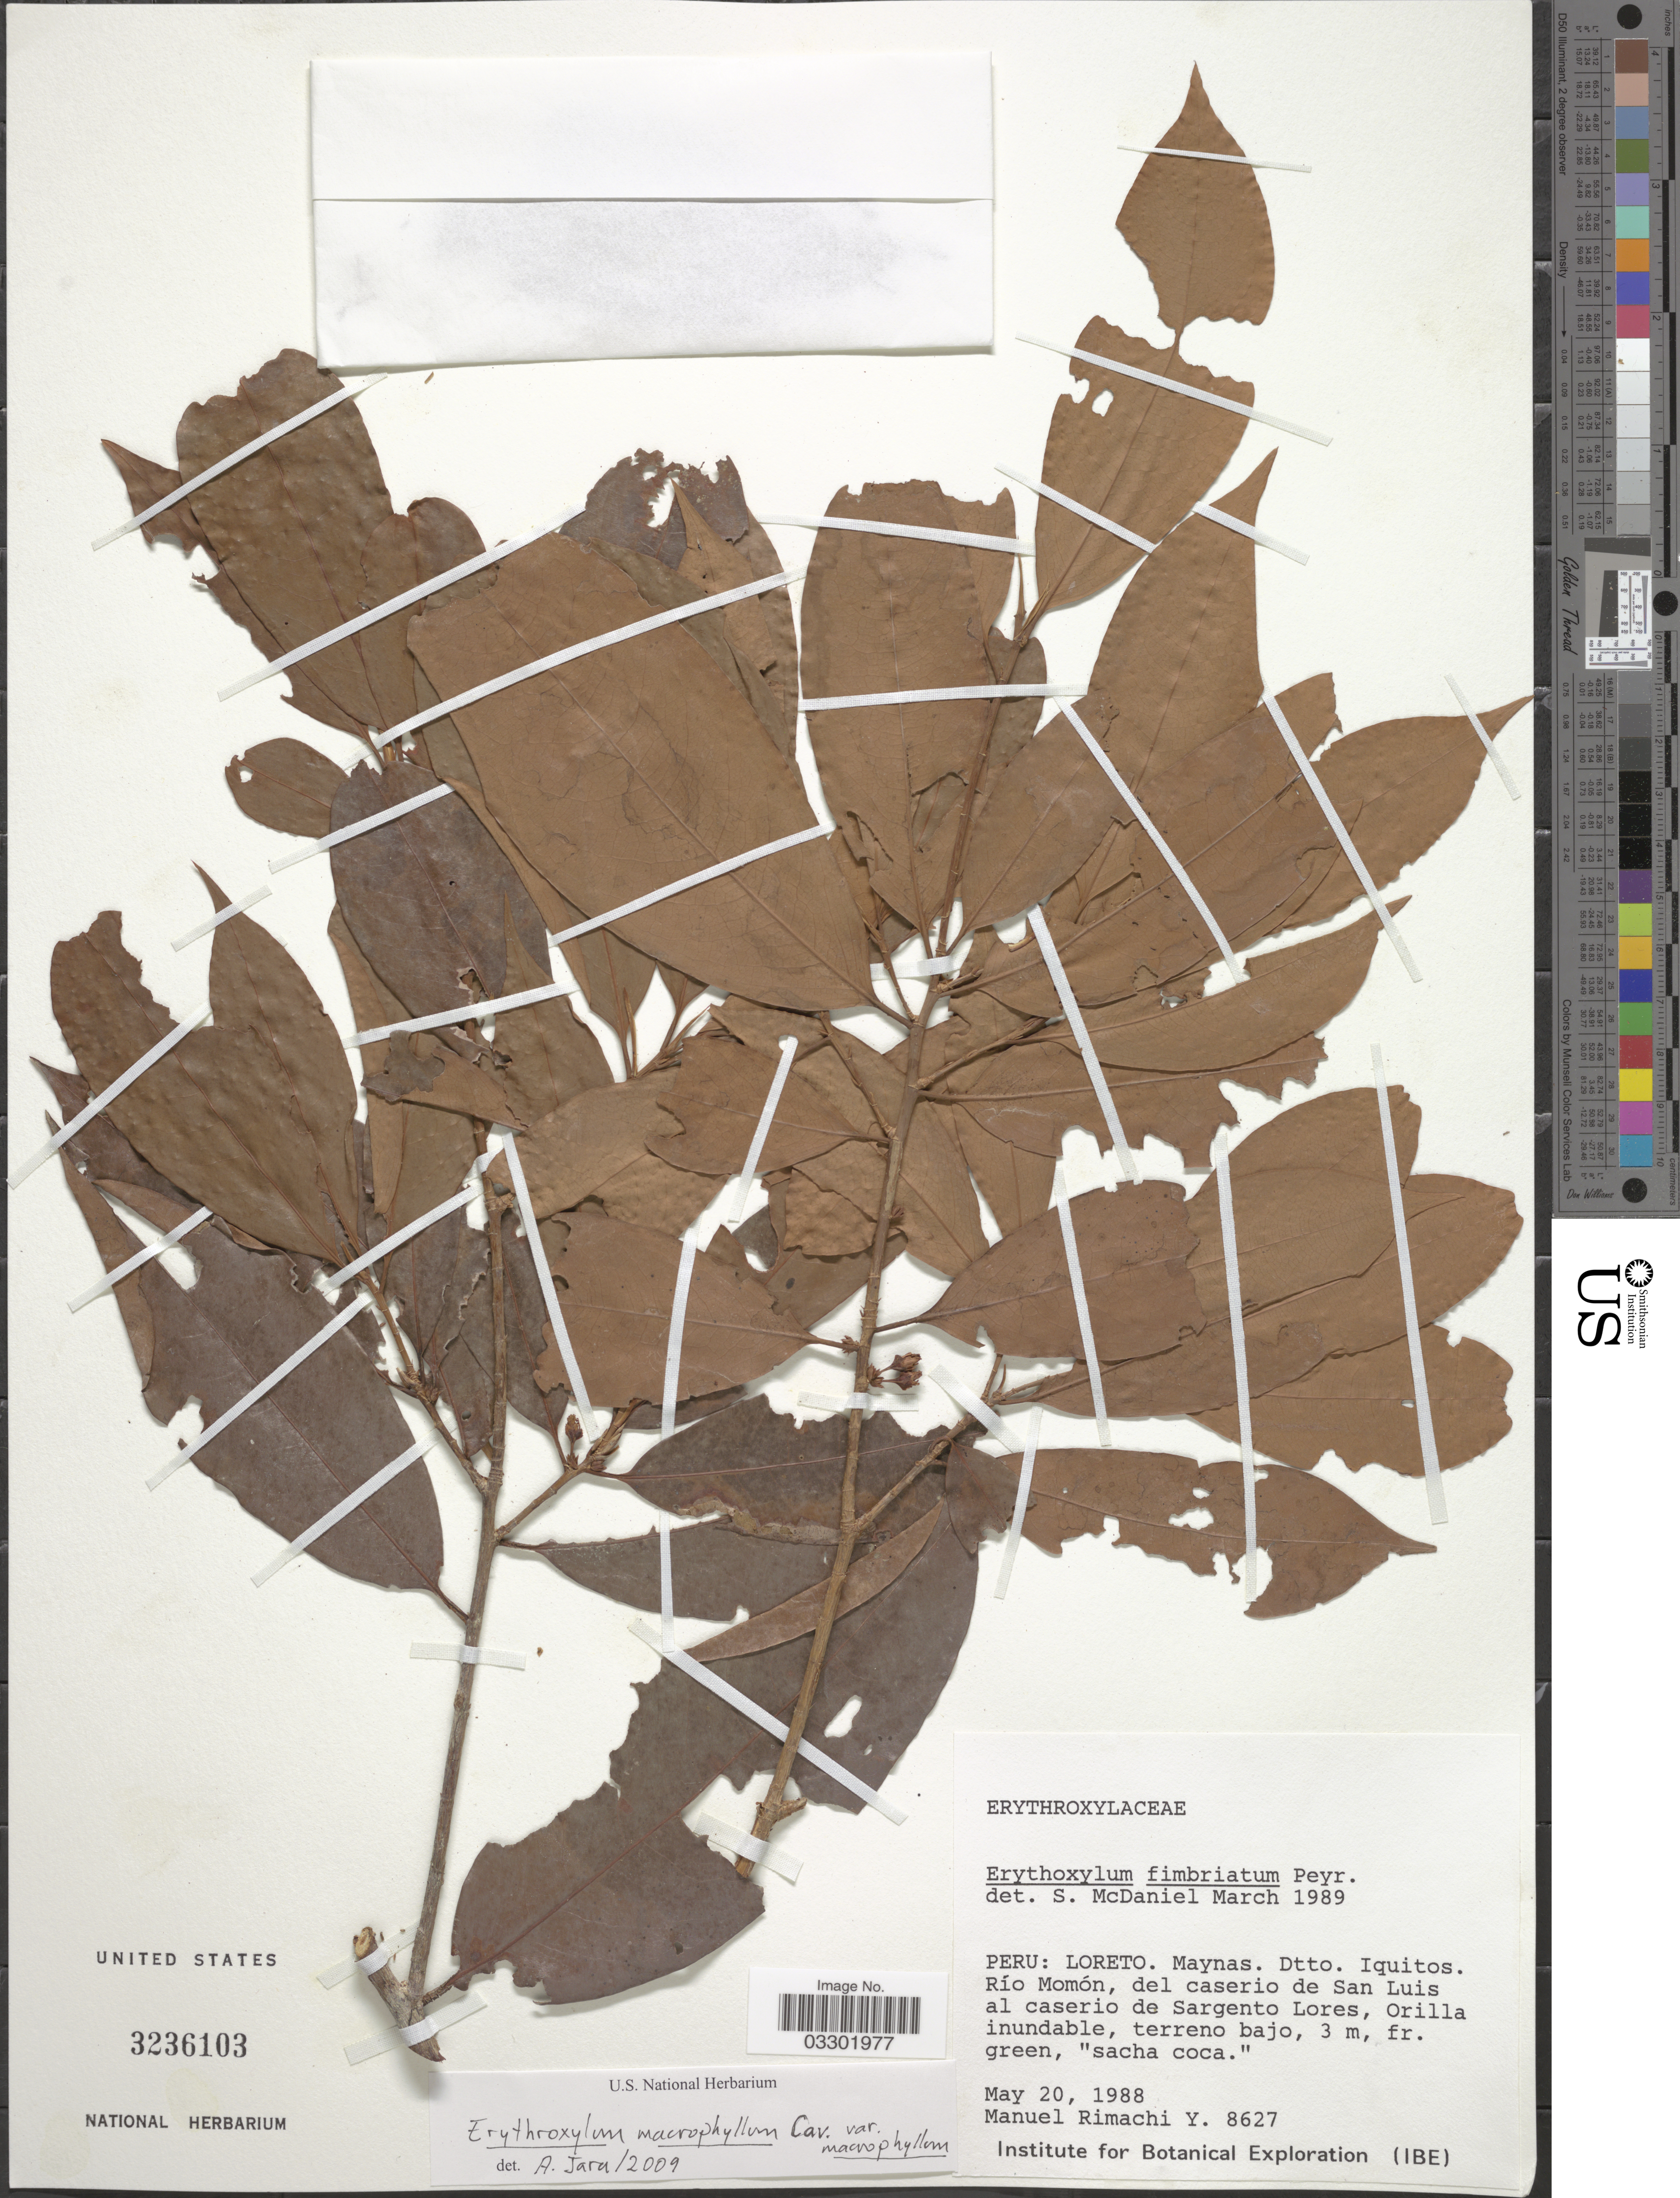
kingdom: Plantae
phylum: Tracheophyta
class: Magnoliopsida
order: Malpighiales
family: Erythroxylaceae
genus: Erythroxylum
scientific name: Erythroxylum macrophyllum var. macrophyllum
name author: Cav.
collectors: M. Rimachi Y.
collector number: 8627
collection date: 1988-05-20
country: Peru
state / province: Loreto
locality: Maynas. Dtto. Iquitos. Río Momón, del caserio de San Luis al caserio de Sargento Lores, Orilla inundable.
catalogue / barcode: US 3236103